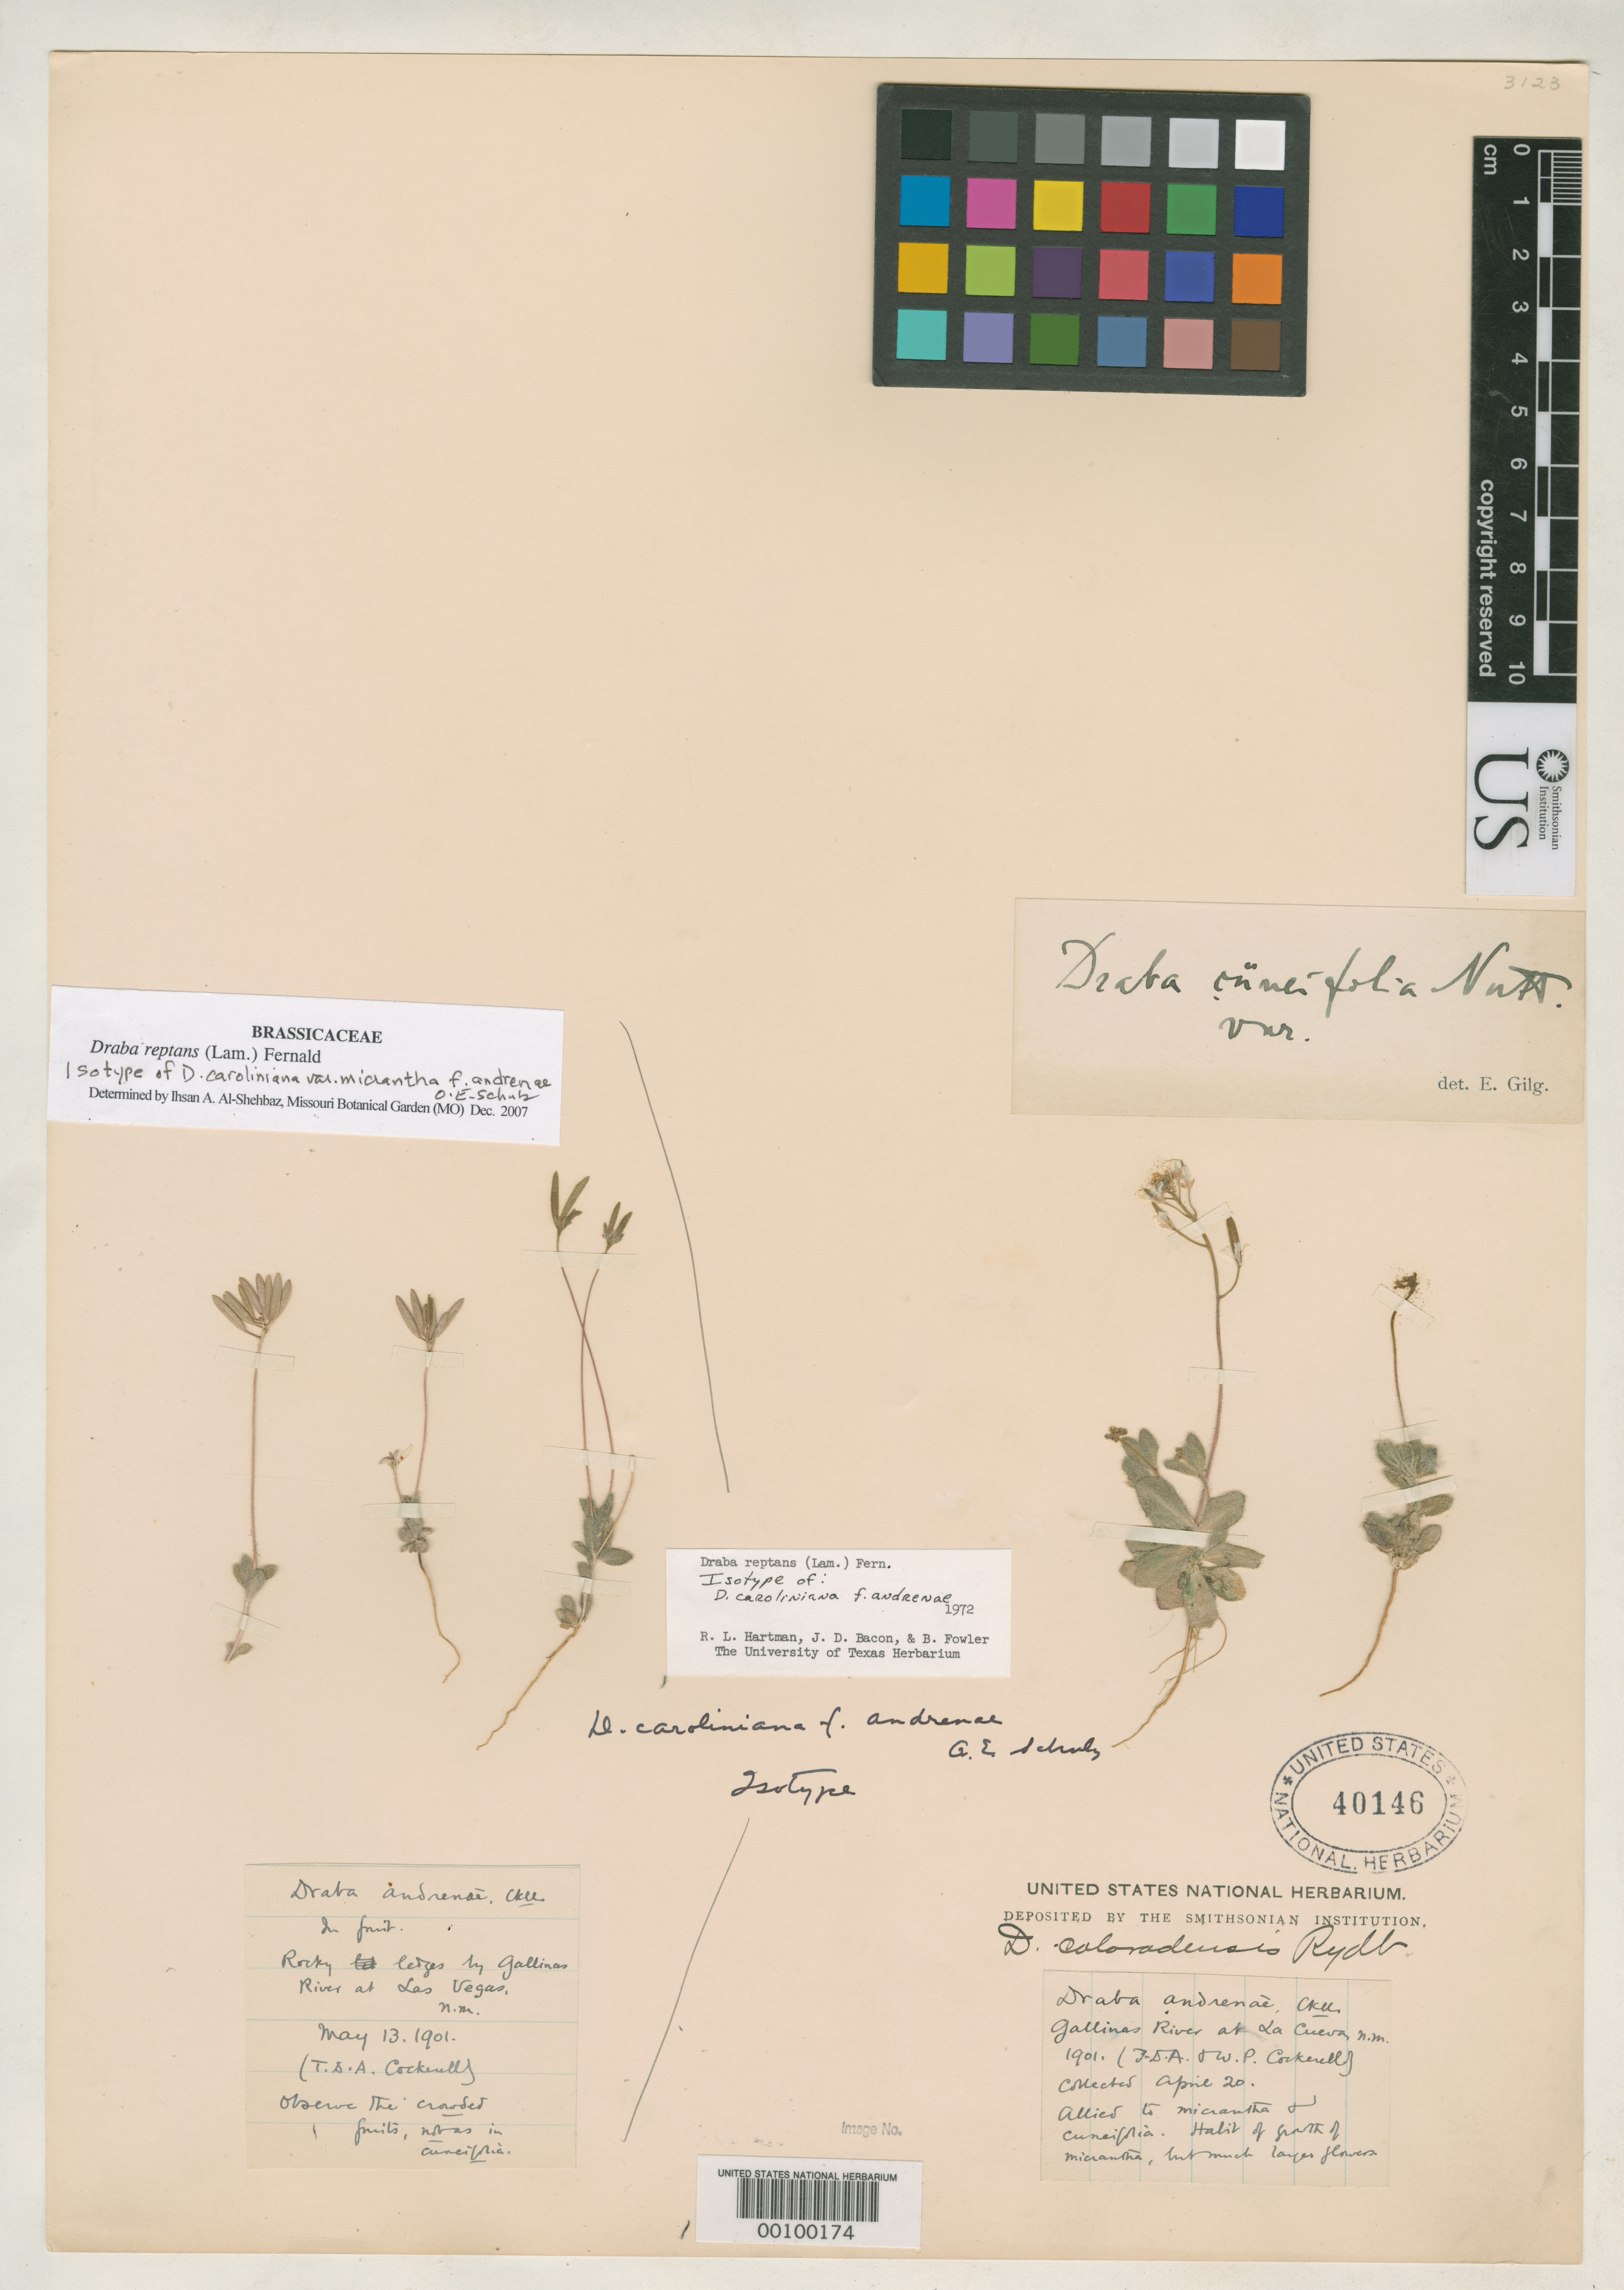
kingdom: Plantae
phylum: Tracheophyta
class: Magnoliopsida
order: Brassicales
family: Brassicaceae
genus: Draba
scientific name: Draba caroliniana f. andrenae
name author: O.E. Schulz in Engl.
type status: Isotype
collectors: T. Cockerell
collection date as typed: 13 May 1901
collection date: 1901-05-13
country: United States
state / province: New Mexico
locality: Rocky ledges by Gallianas River at Las Vegas.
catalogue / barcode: US 40146